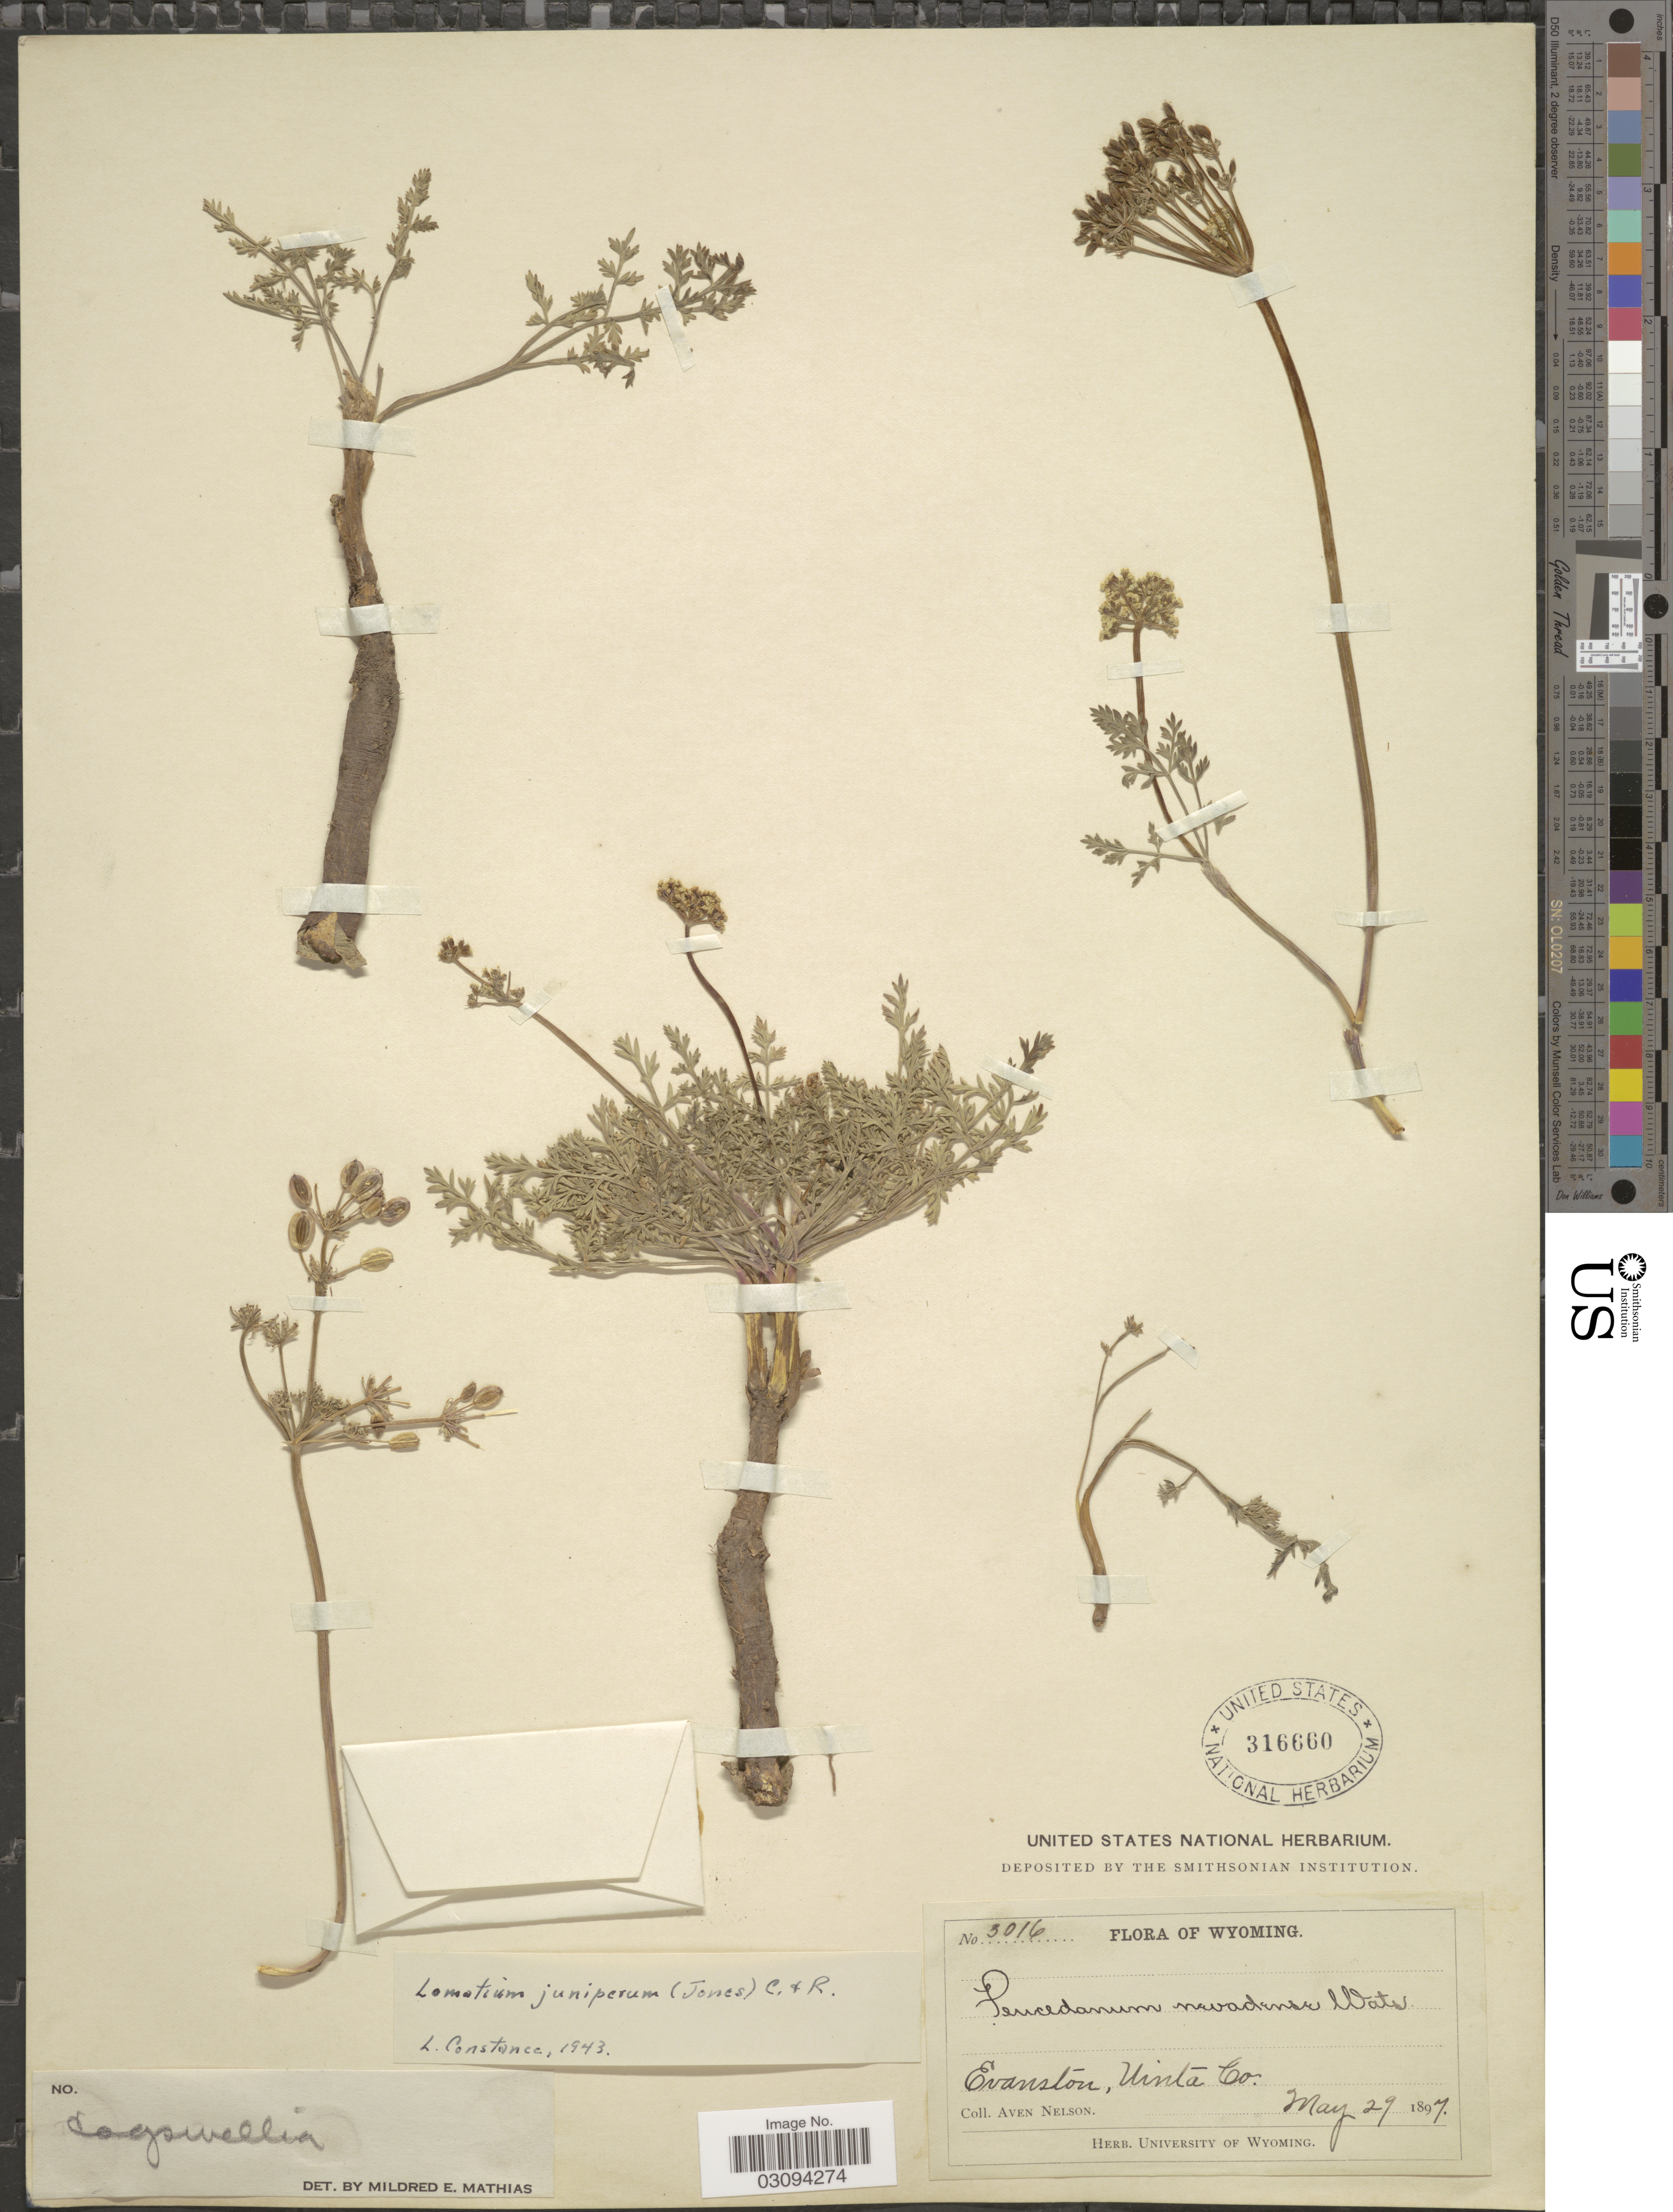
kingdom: Plantae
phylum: Tracheophyta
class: Magnoliopsida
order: Apiales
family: Apiaceae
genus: Lomatium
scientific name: Lomatium juniperinum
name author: (M.E. Jones) J.M. Coult. & Rose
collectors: A. Nelson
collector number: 3016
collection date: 1897-05-29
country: United States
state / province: Wyoming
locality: Evanston, Uinta Co.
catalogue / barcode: US 316660